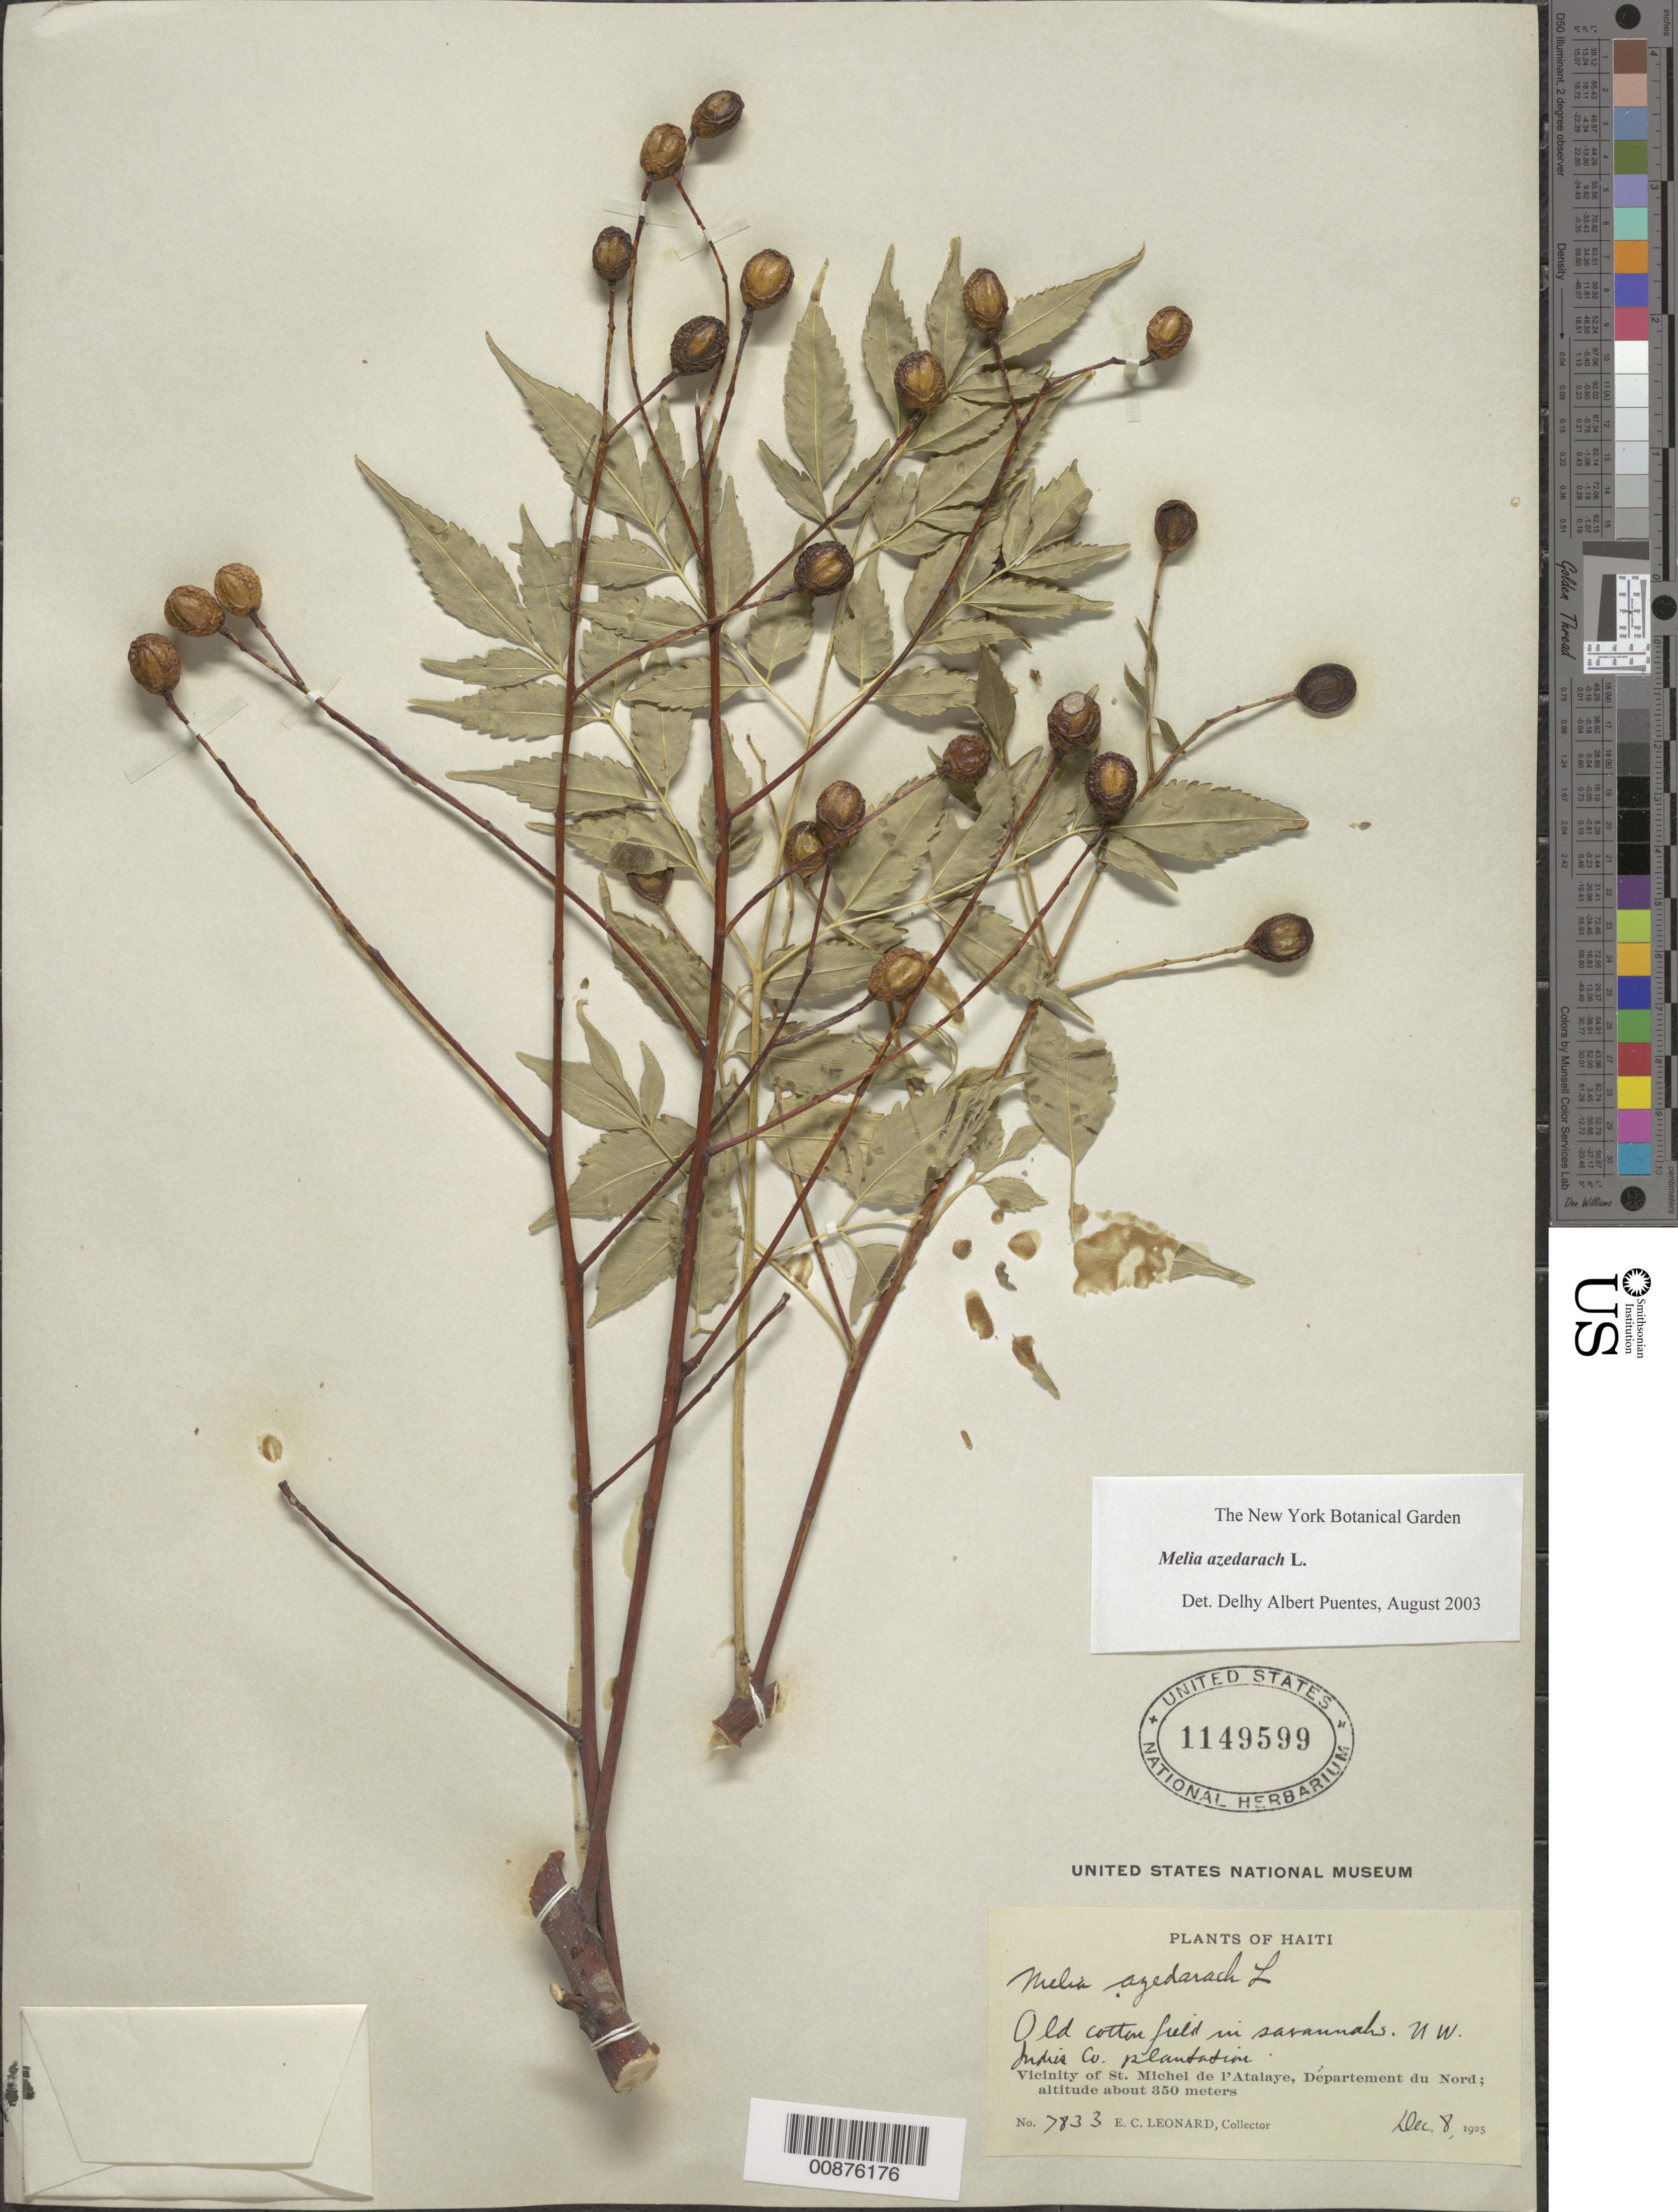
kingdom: Plantae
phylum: Tracheophyta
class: Magnoliopsida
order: Sapindales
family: Meliaceae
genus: Melia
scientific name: Melia azedarach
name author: L.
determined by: Puentes, D. A.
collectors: E. C. Leonard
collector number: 7833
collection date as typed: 08 Dec 1925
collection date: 1925-12-08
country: Haiti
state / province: Artibonite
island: Hispaniola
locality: Vicinity of St. Michel de l'Atalaye, UW Indies Co. Plantation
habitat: Old cotton field in savannahs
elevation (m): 350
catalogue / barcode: US 1149599